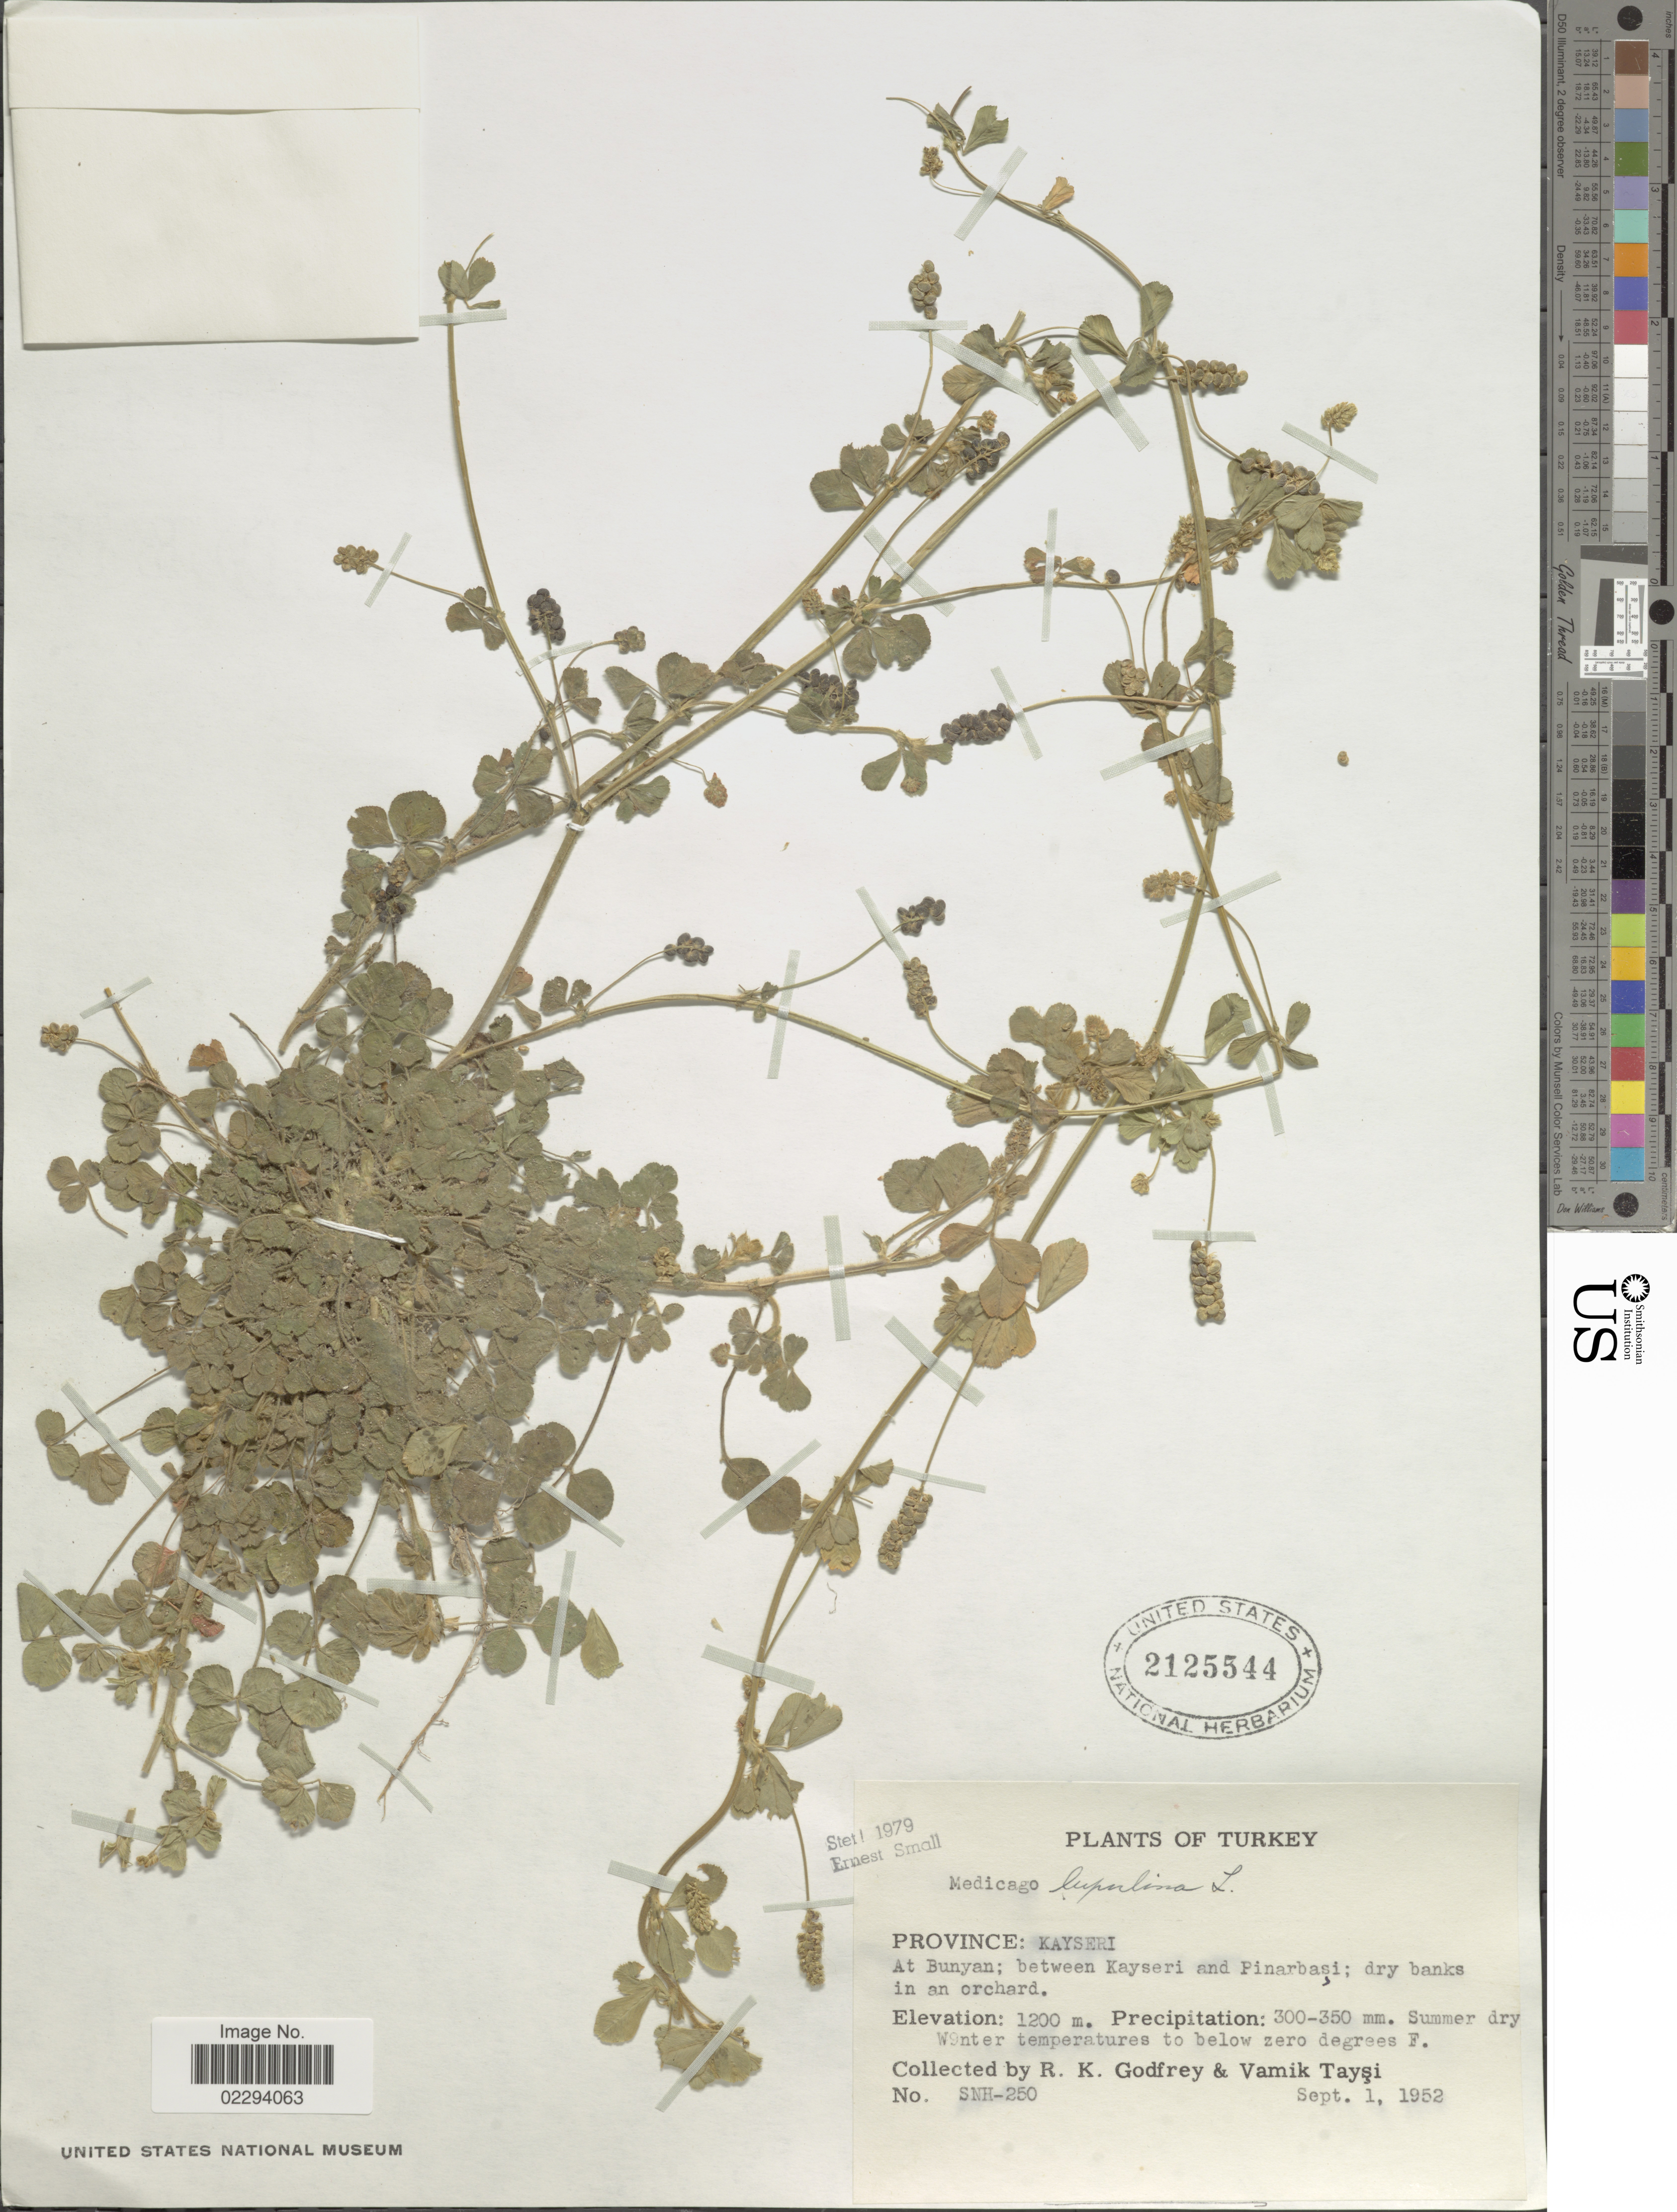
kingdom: Plantae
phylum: Tracheophyta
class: Magnoliopsida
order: Fabales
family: Fabaceae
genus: Medicago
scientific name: Medicago lupulina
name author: L.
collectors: R. K. Godfrey & V. Taysi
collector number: SNH-250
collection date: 1952-09-01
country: Turkey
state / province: Kayseri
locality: Province: Kayseri. At Bunyan: between Kayseri and Pinarbasi: dry banks in an orchard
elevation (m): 1200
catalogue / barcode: US 2125544